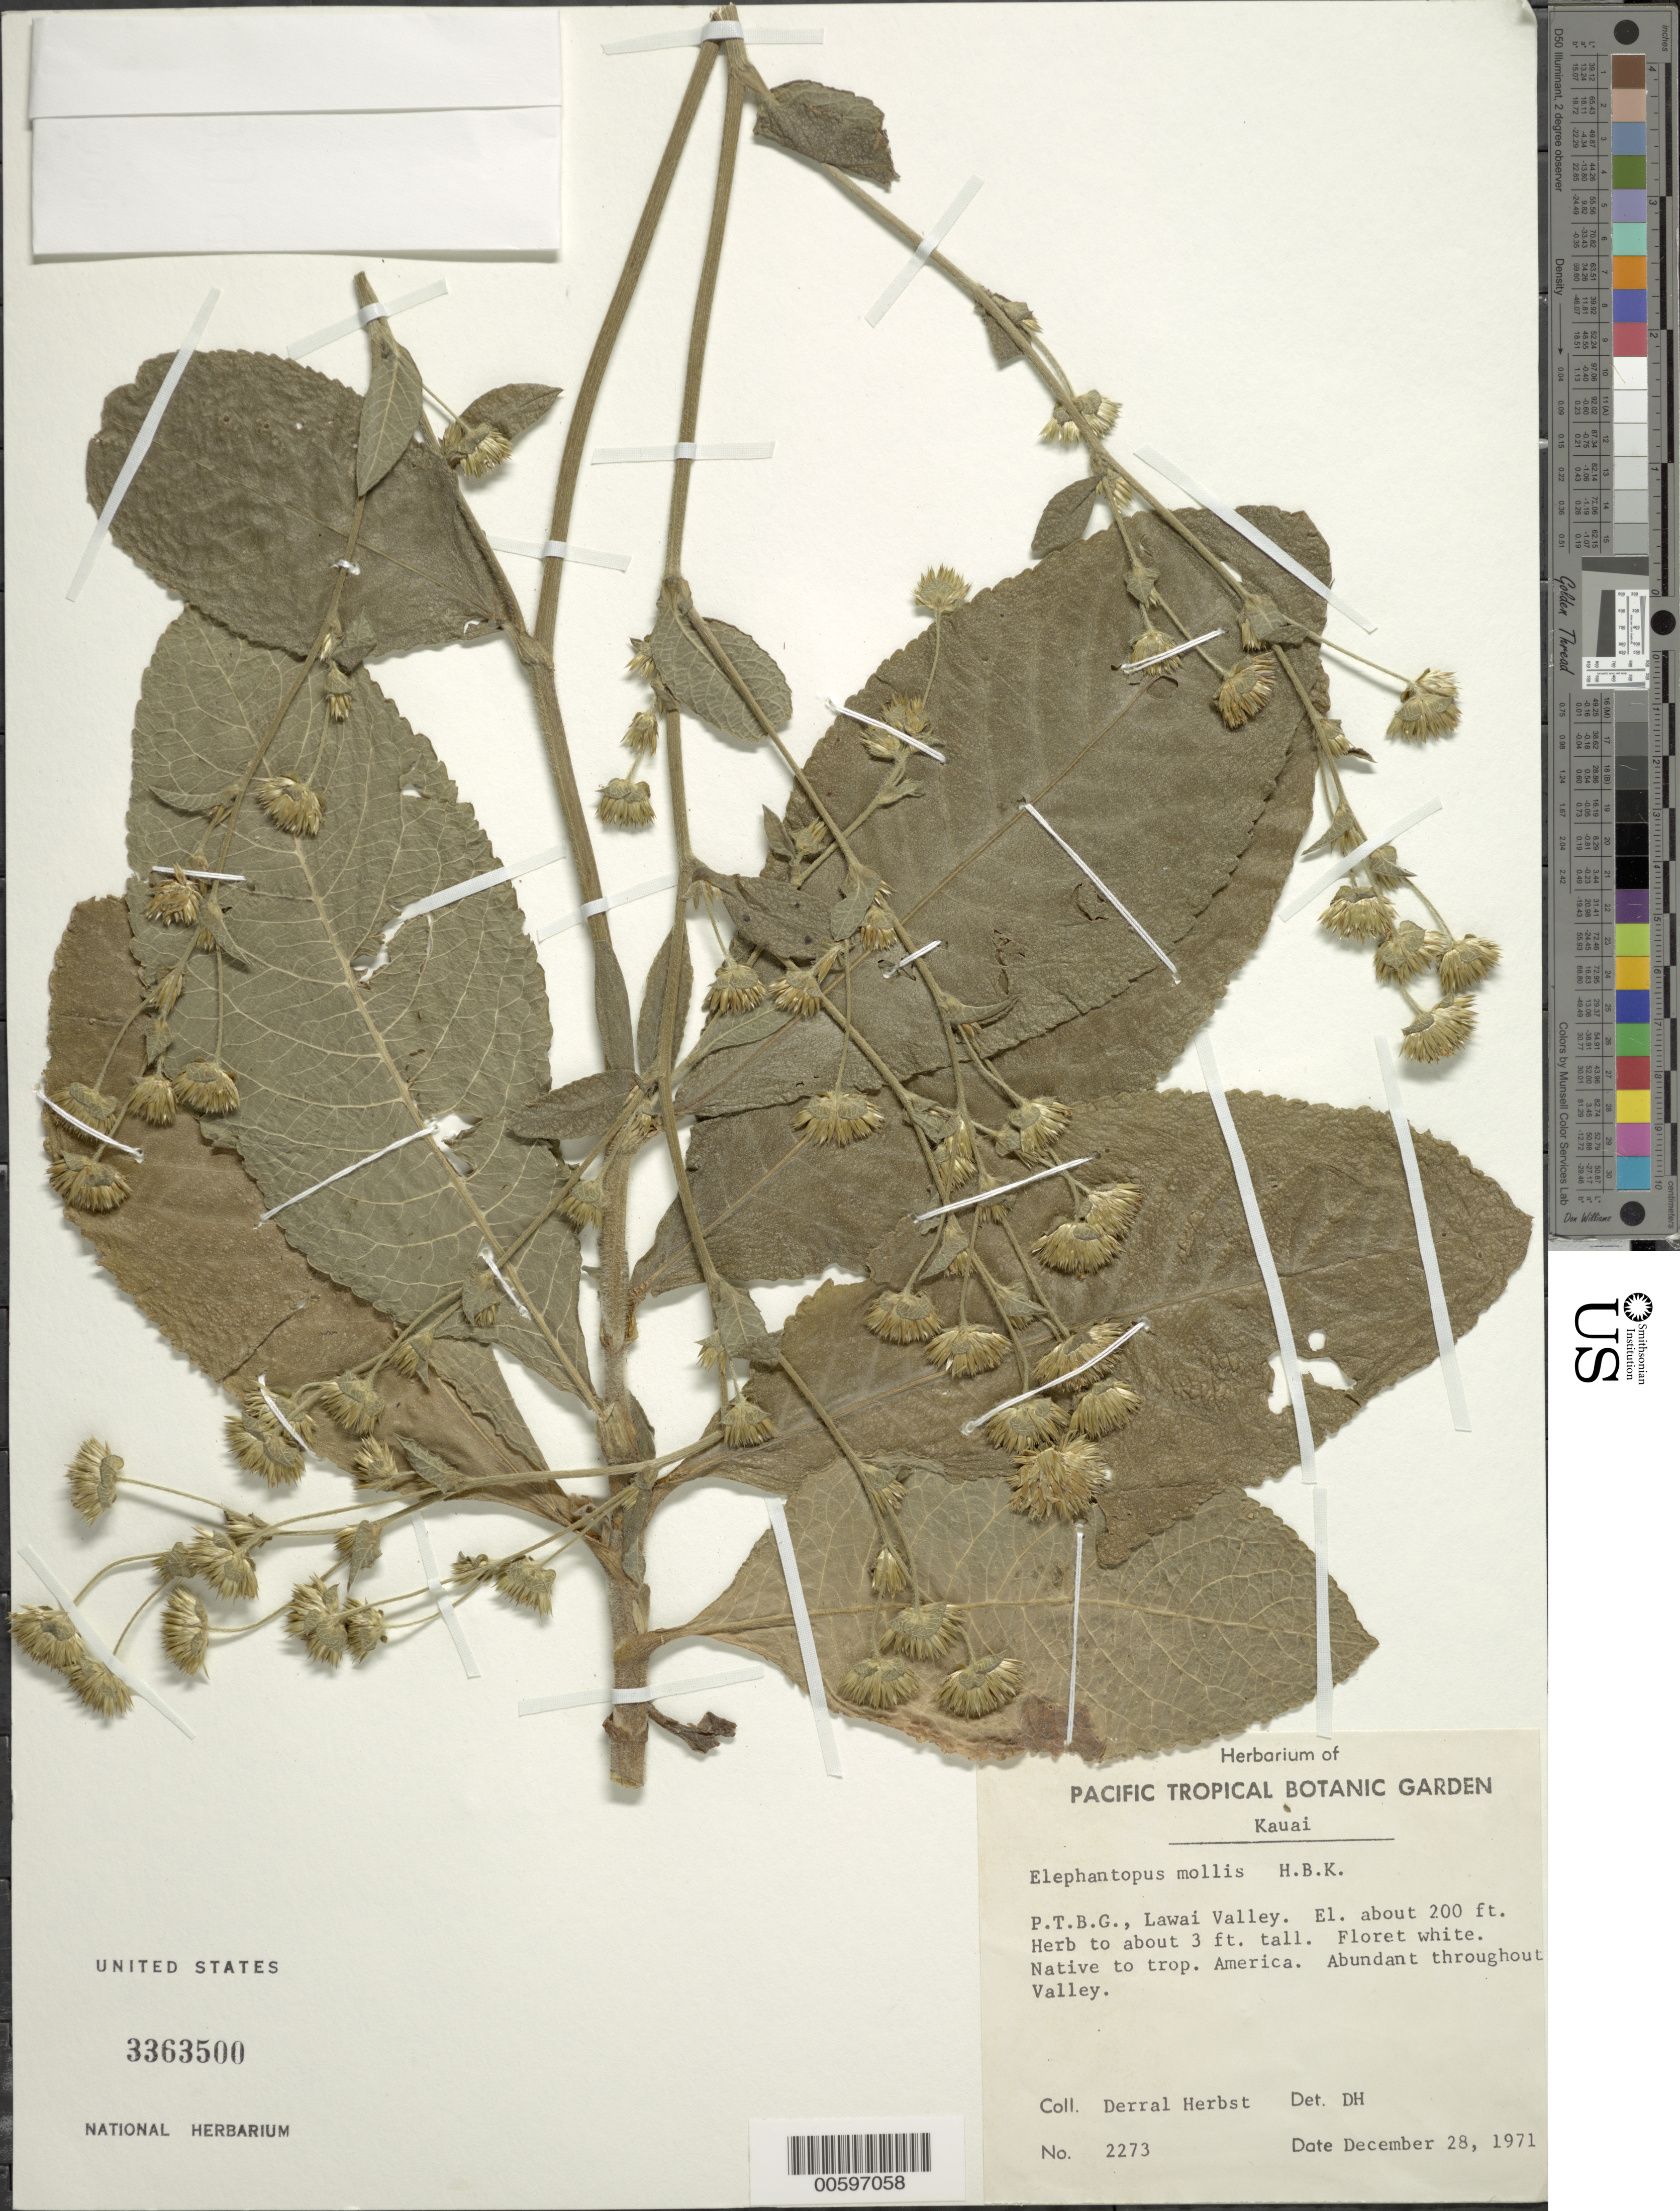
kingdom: Plantae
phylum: Tracheophyta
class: Magnoliopsida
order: Asterales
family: Asteraceae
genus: Elephantopus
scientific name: Elephantopus mollis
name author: Kunth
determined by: Herbst, D. R.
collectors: D. R. Herbst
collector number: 2273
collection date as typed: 28 Dec 1971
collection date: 1971-12-28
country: United States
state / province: Hawaii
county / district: Kauai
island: Kaua'i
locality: P.T.B.G., Lawai Valley.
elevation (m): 61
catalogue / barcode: US 3363500